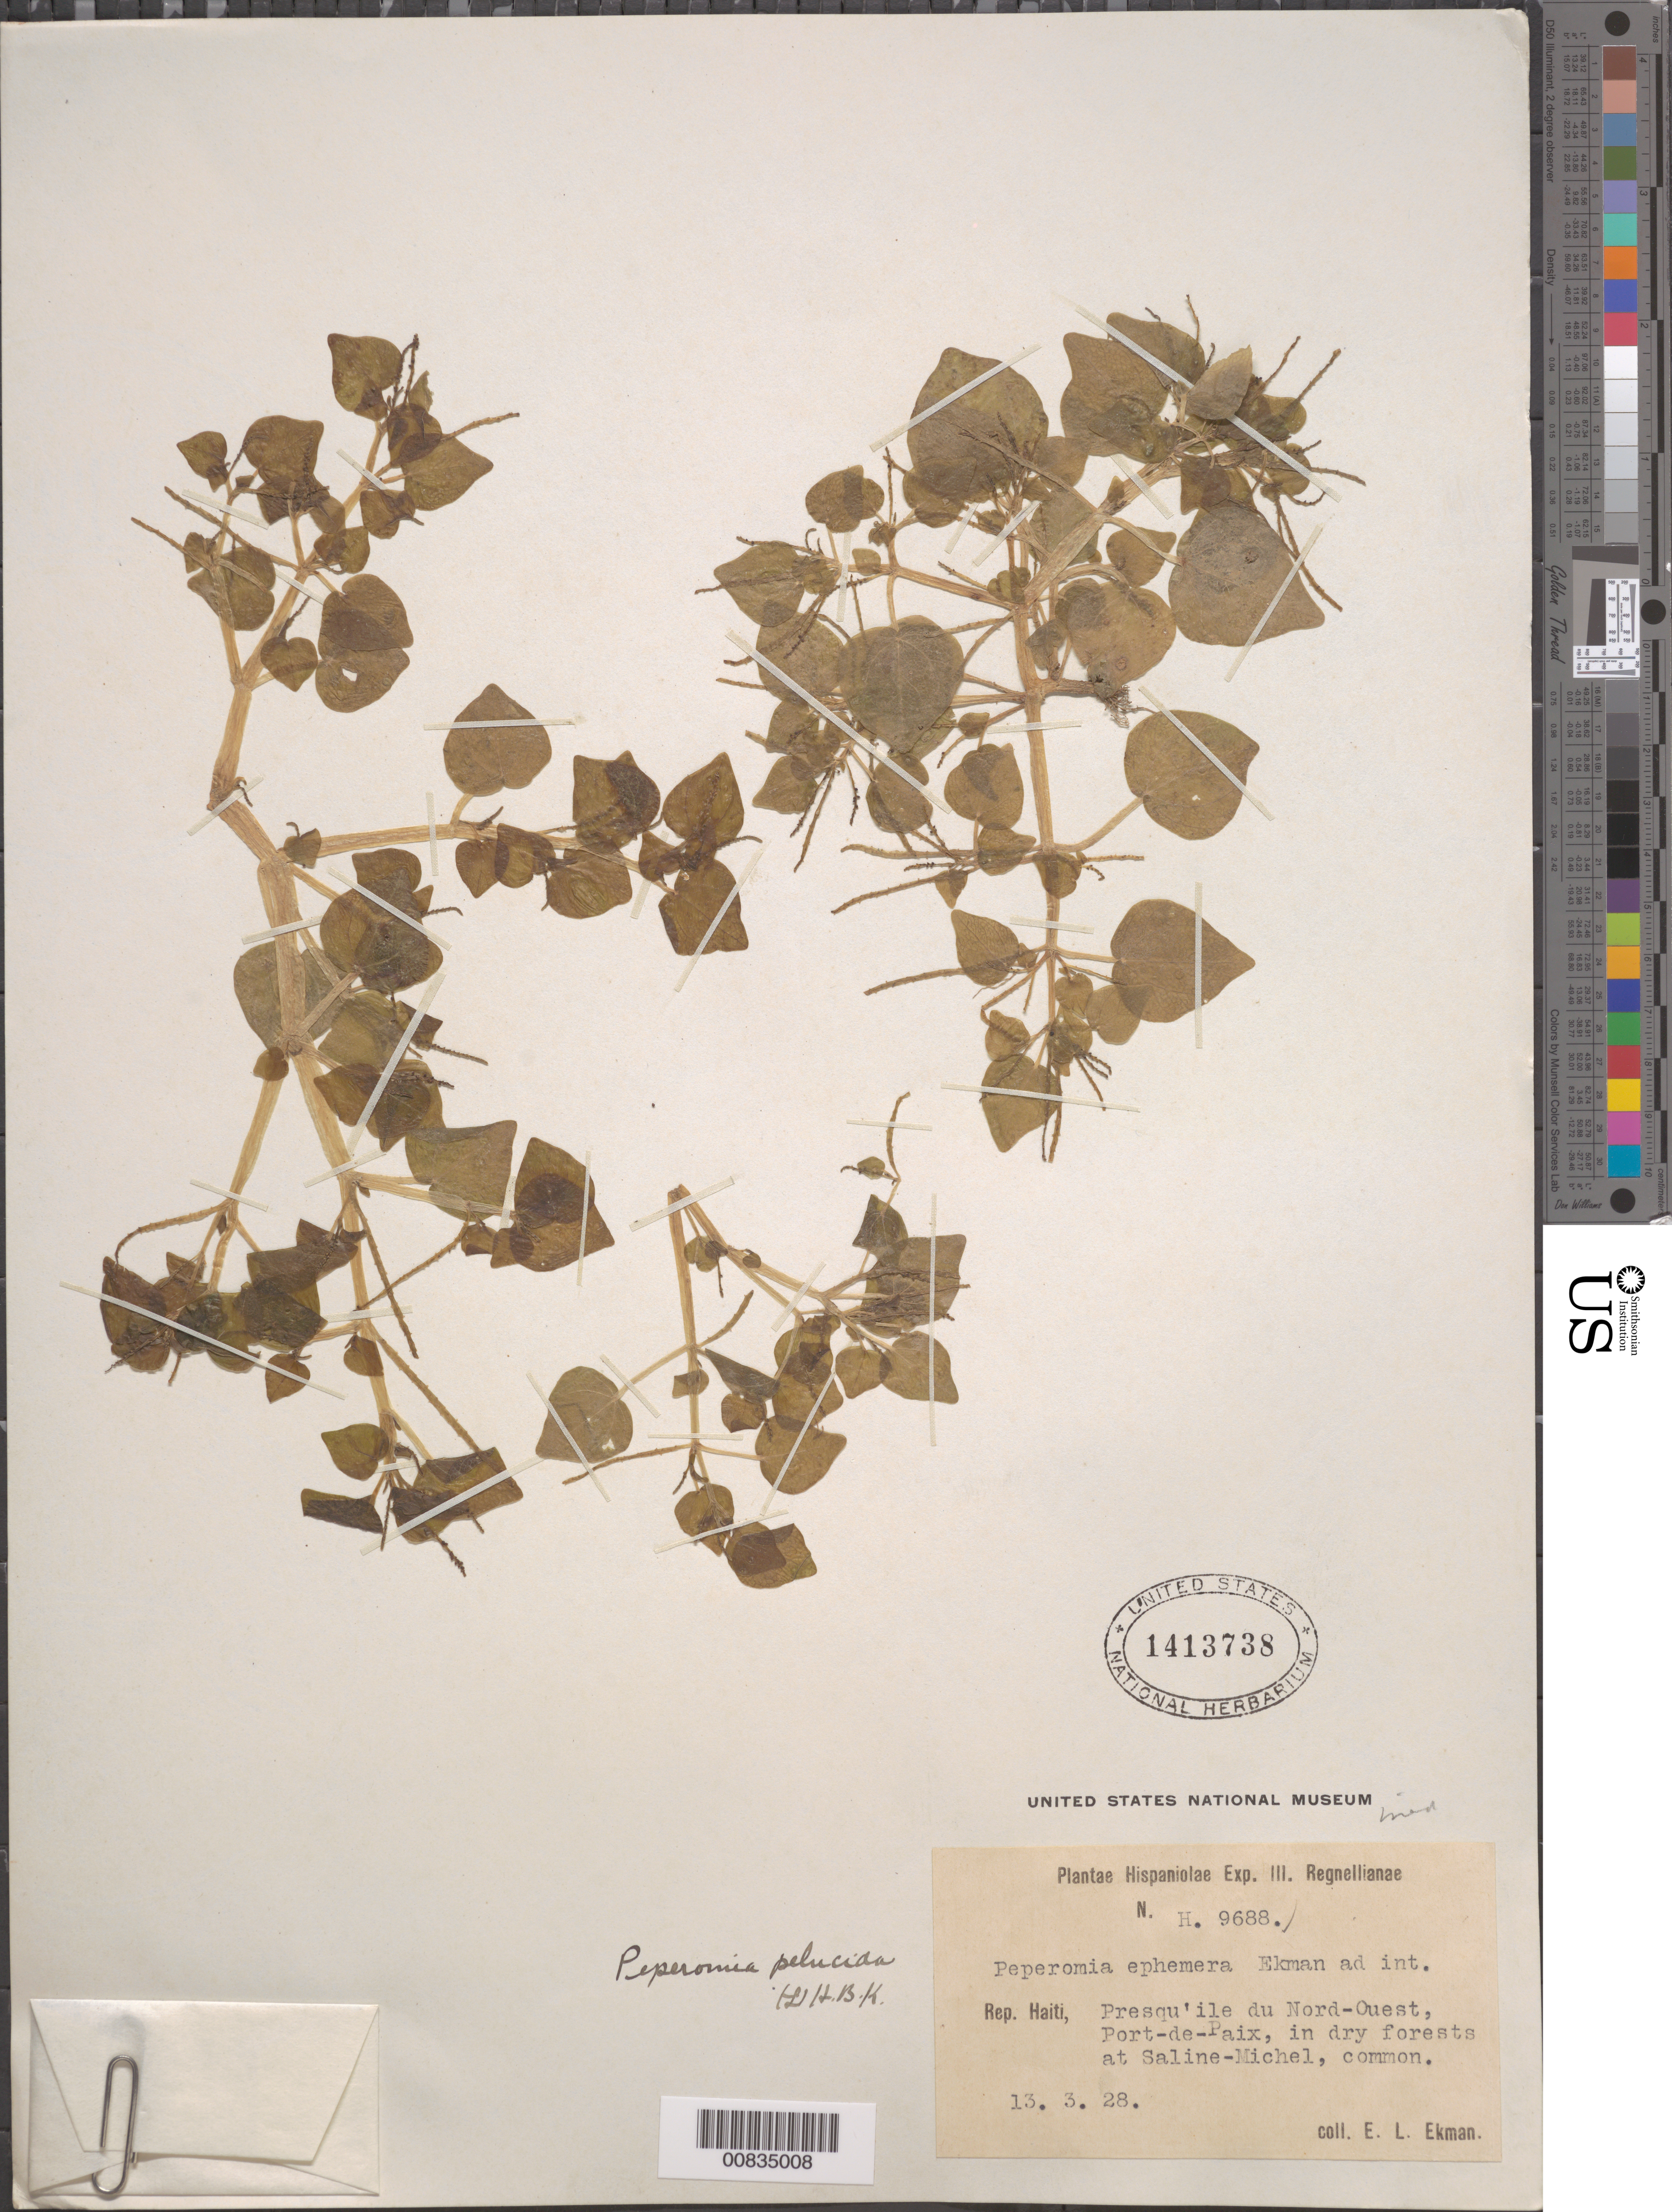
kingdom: Plantae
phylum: Tracheophyta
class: Magnoliopsida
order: Piperales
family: Piperaceae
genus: Peperomia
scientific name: Peperomia pellucida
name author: (L.) Kunth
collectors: E. L. Ekman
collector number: H 9688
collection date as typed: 13 Mar 1928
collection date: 1928-03-13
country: Haiti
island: Hispaniola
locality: Presqu'ile du Nord-Ouest, Port-de-Paix, at Saline-Michel.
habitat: In dry forests.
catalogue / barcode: US 1413738